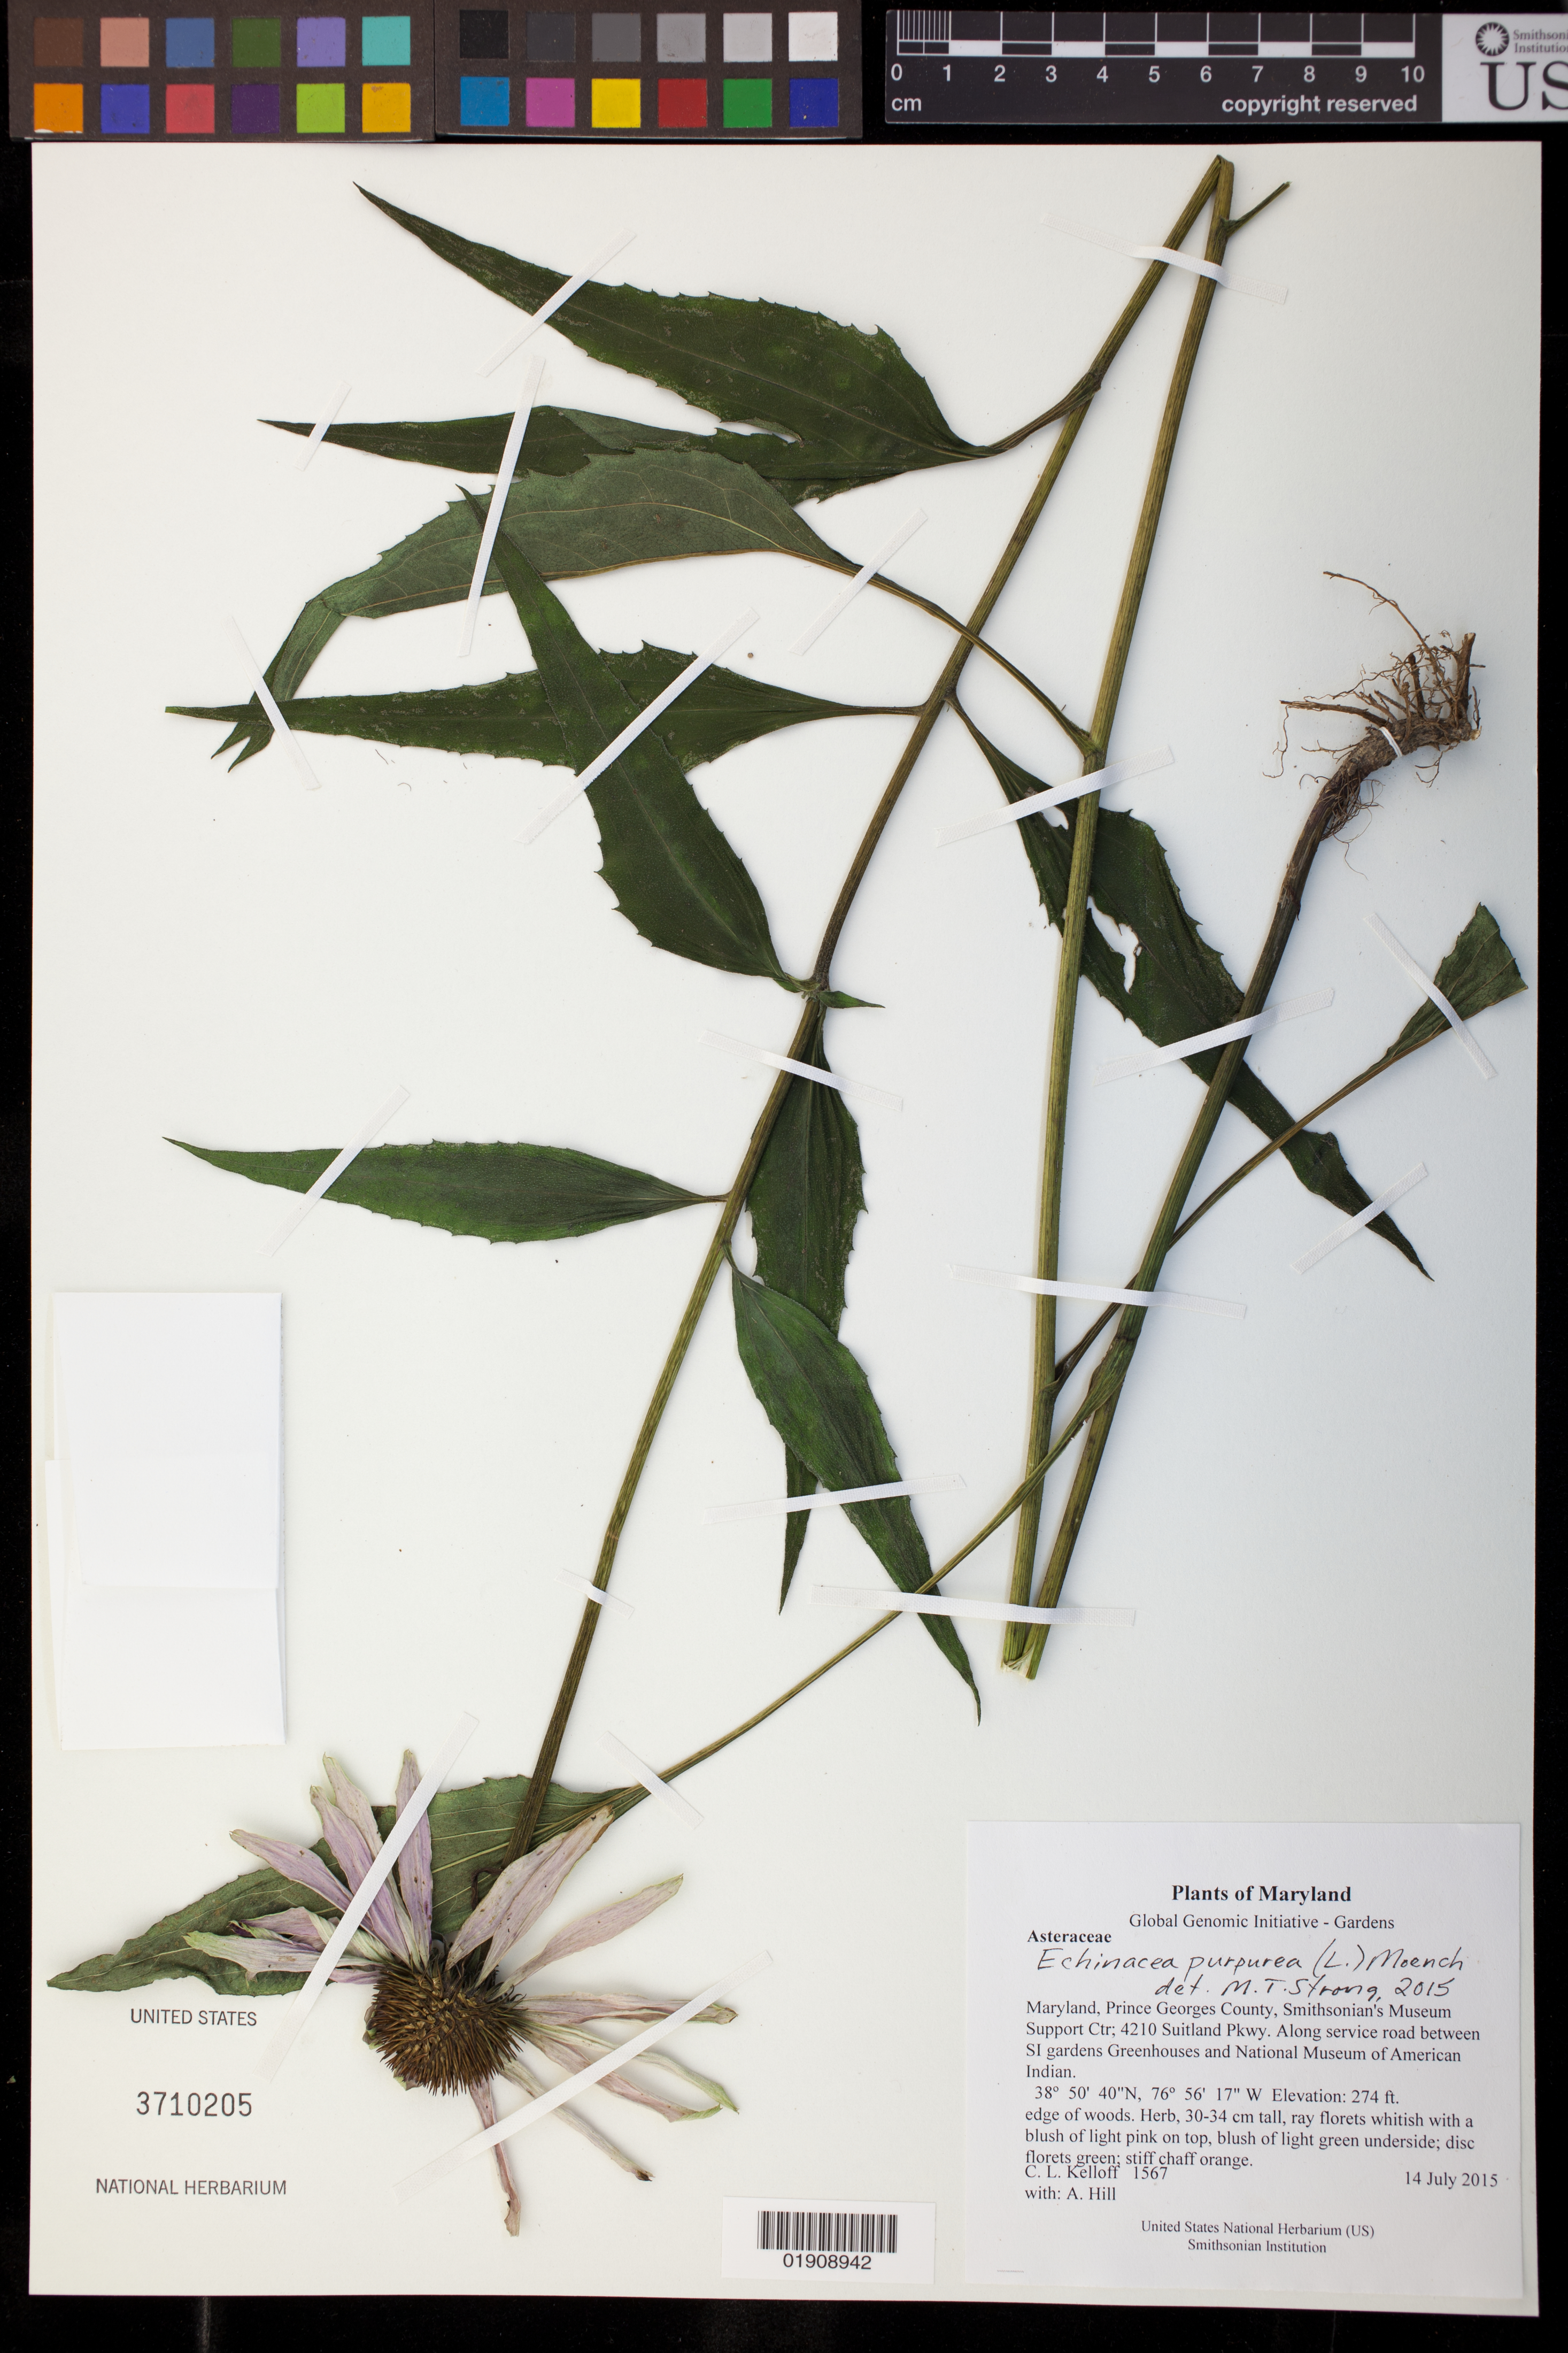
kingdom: Plantae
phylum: Tracheophyta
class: Magnoliopsida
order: Asterales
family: Asteraceae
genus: Echinacea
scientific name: Echinacea purpurea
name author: (L.) Moench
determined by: Strong, M. T., (US), Smithsonian Institution - National Museum of Natural History (UNITED STATES)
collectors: C. L. Kelloff & A. Hill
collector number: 1567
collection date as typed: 14 July 2015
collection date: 2015-07-14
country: United States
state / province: Maryland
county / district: Prince George's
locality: Smithsonian's Museum Support Ctr; 4210 Suitland Pkwy. Along service road between SI gardens Greenhouses and National Museum of American Indian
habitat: edge of woods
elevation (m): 84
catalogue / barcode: US 3710205